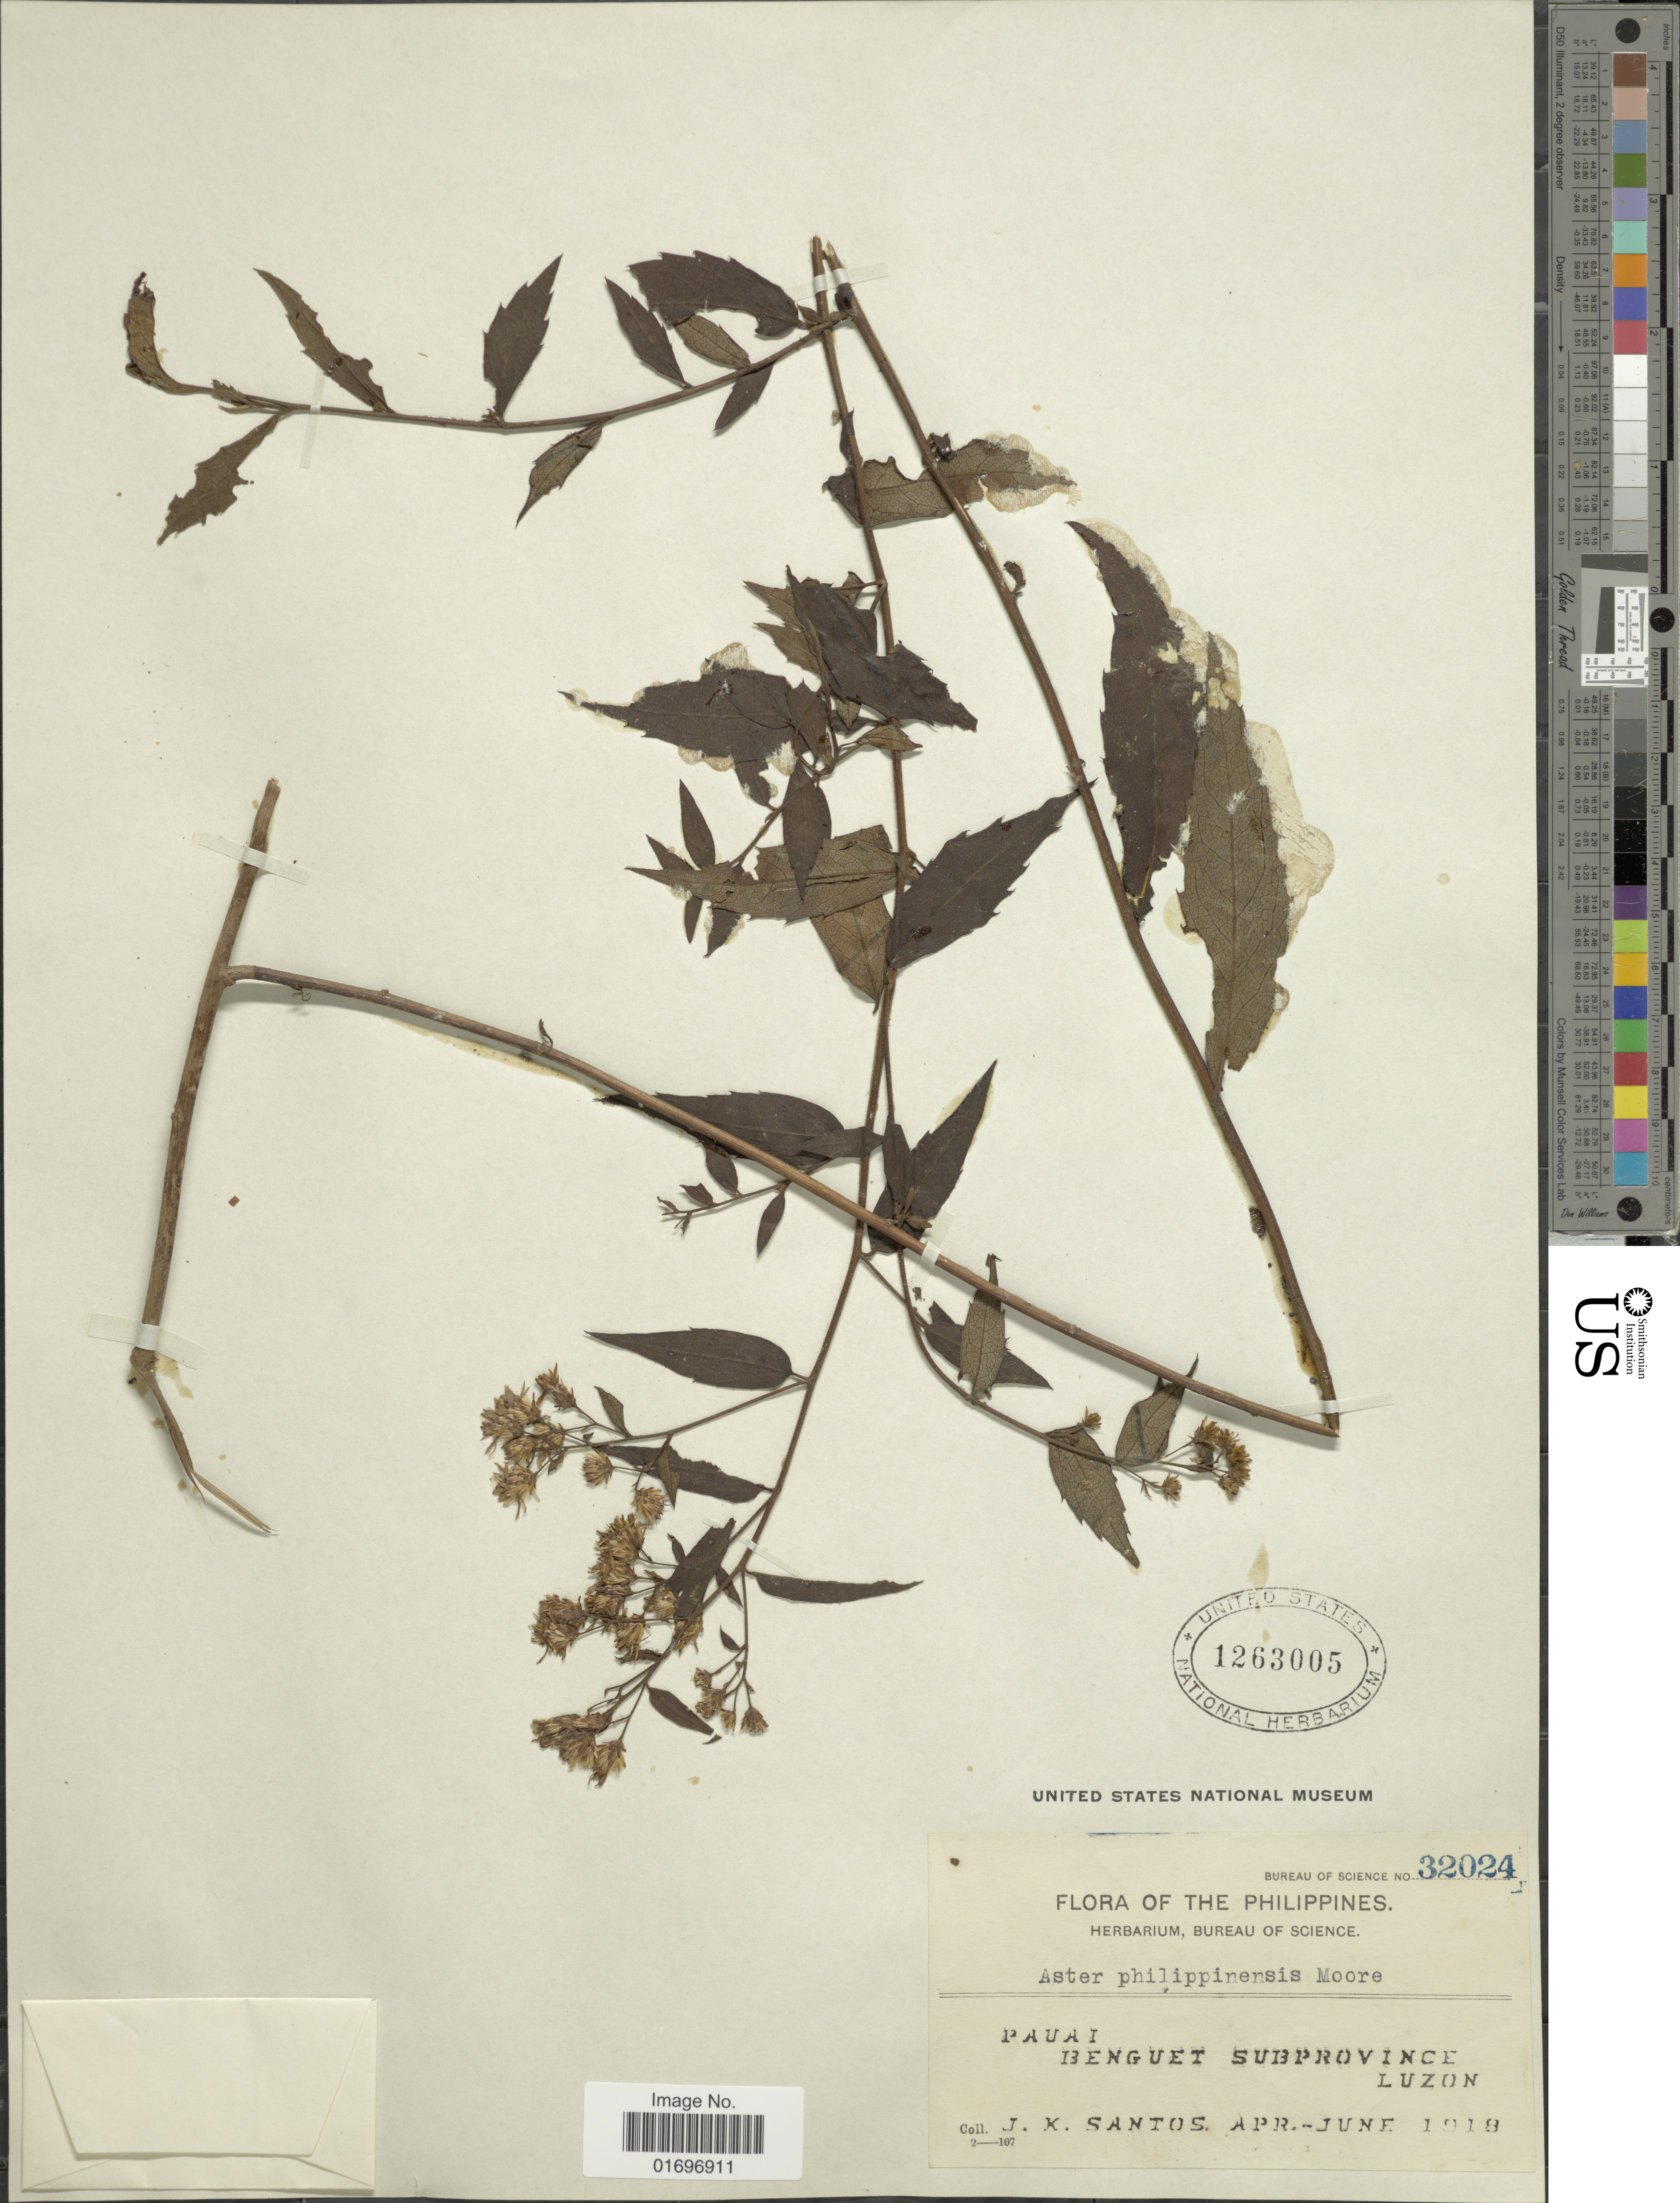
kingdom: Plantae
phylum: Tracheophyta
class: Magnoliopsida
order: Asterales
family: Asteraceae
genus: Aster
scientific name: Aster philippinensis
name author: S. Moore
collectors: J. K. Santos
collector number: Bureau of Science 32024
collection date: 1918-04/1918-06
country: Philippines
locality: Pauai. Benguet Subprovince. Luzon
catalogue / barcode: US 1263005